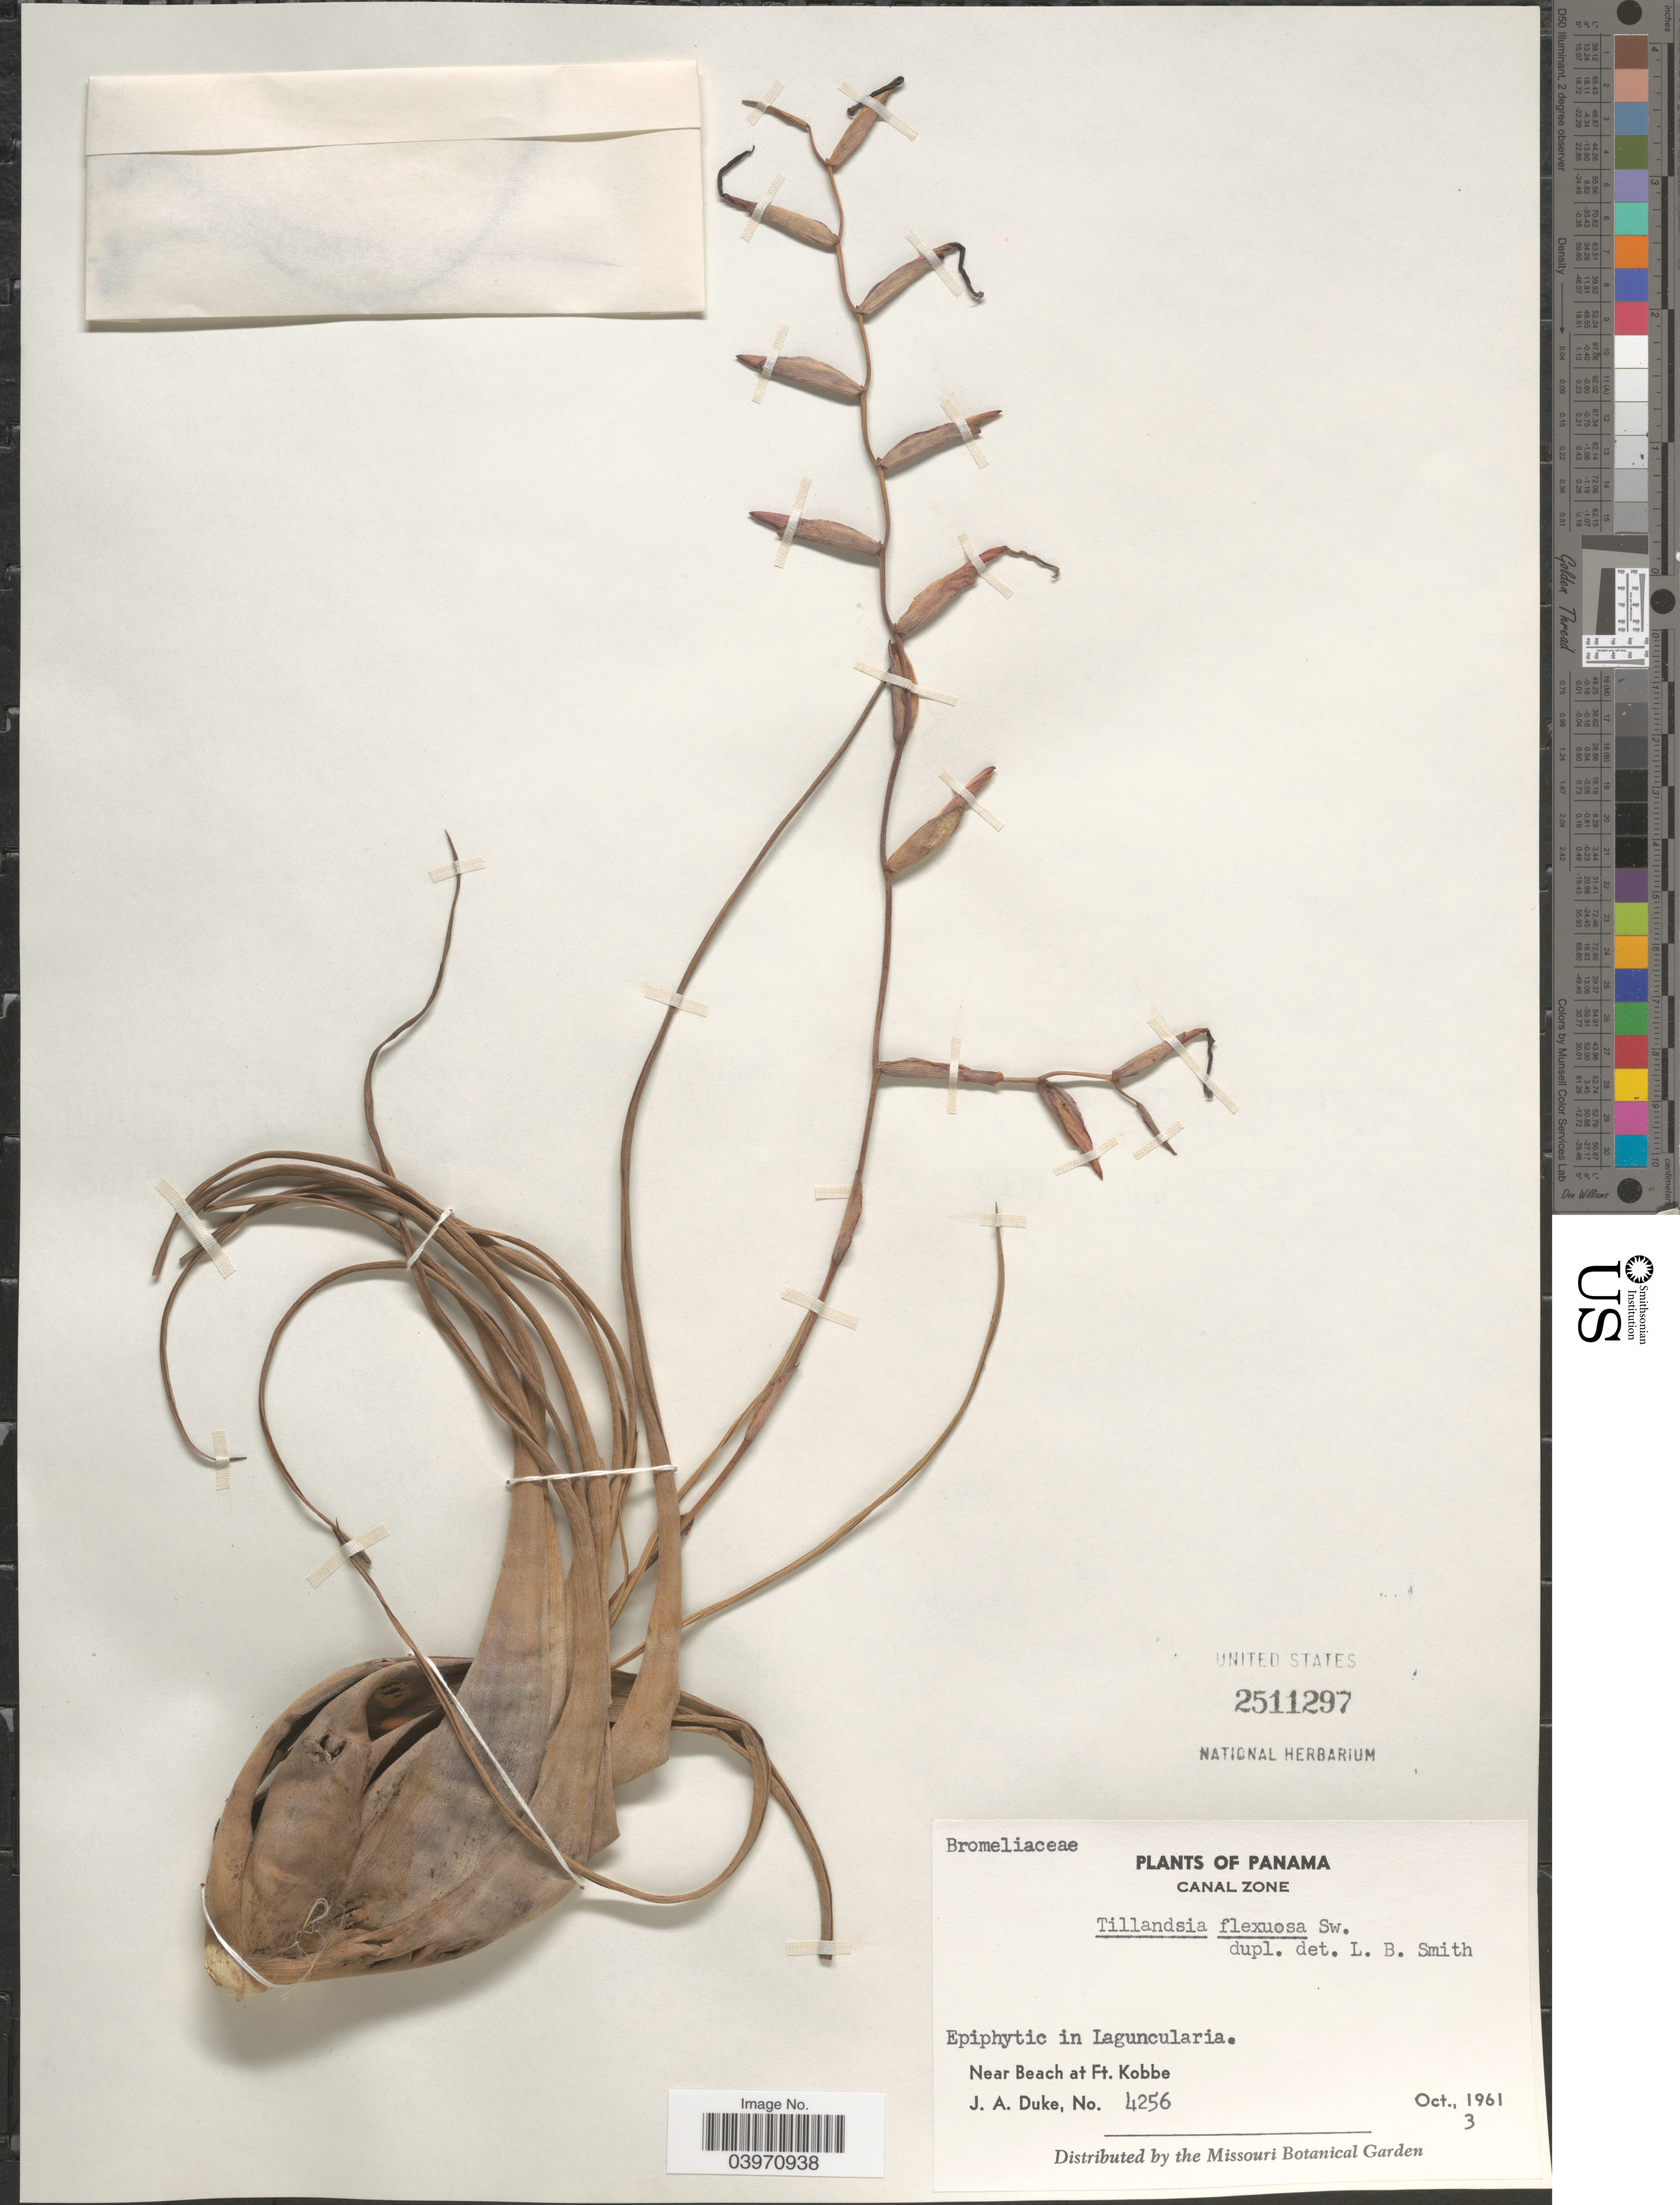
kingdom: Plantae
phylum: Tracheophyta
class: Liliopsida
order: Poales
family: Bromeliaceae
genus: Tillandsia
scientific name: Tillandsia flexuosa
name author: Sw.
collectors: J. A. Duke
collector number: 4256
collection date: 1961-10-03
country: Panama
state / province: Colón / Panamá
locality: Canal Zone. Near Beach at Ft. Kobbe.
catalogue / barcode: US 2511297